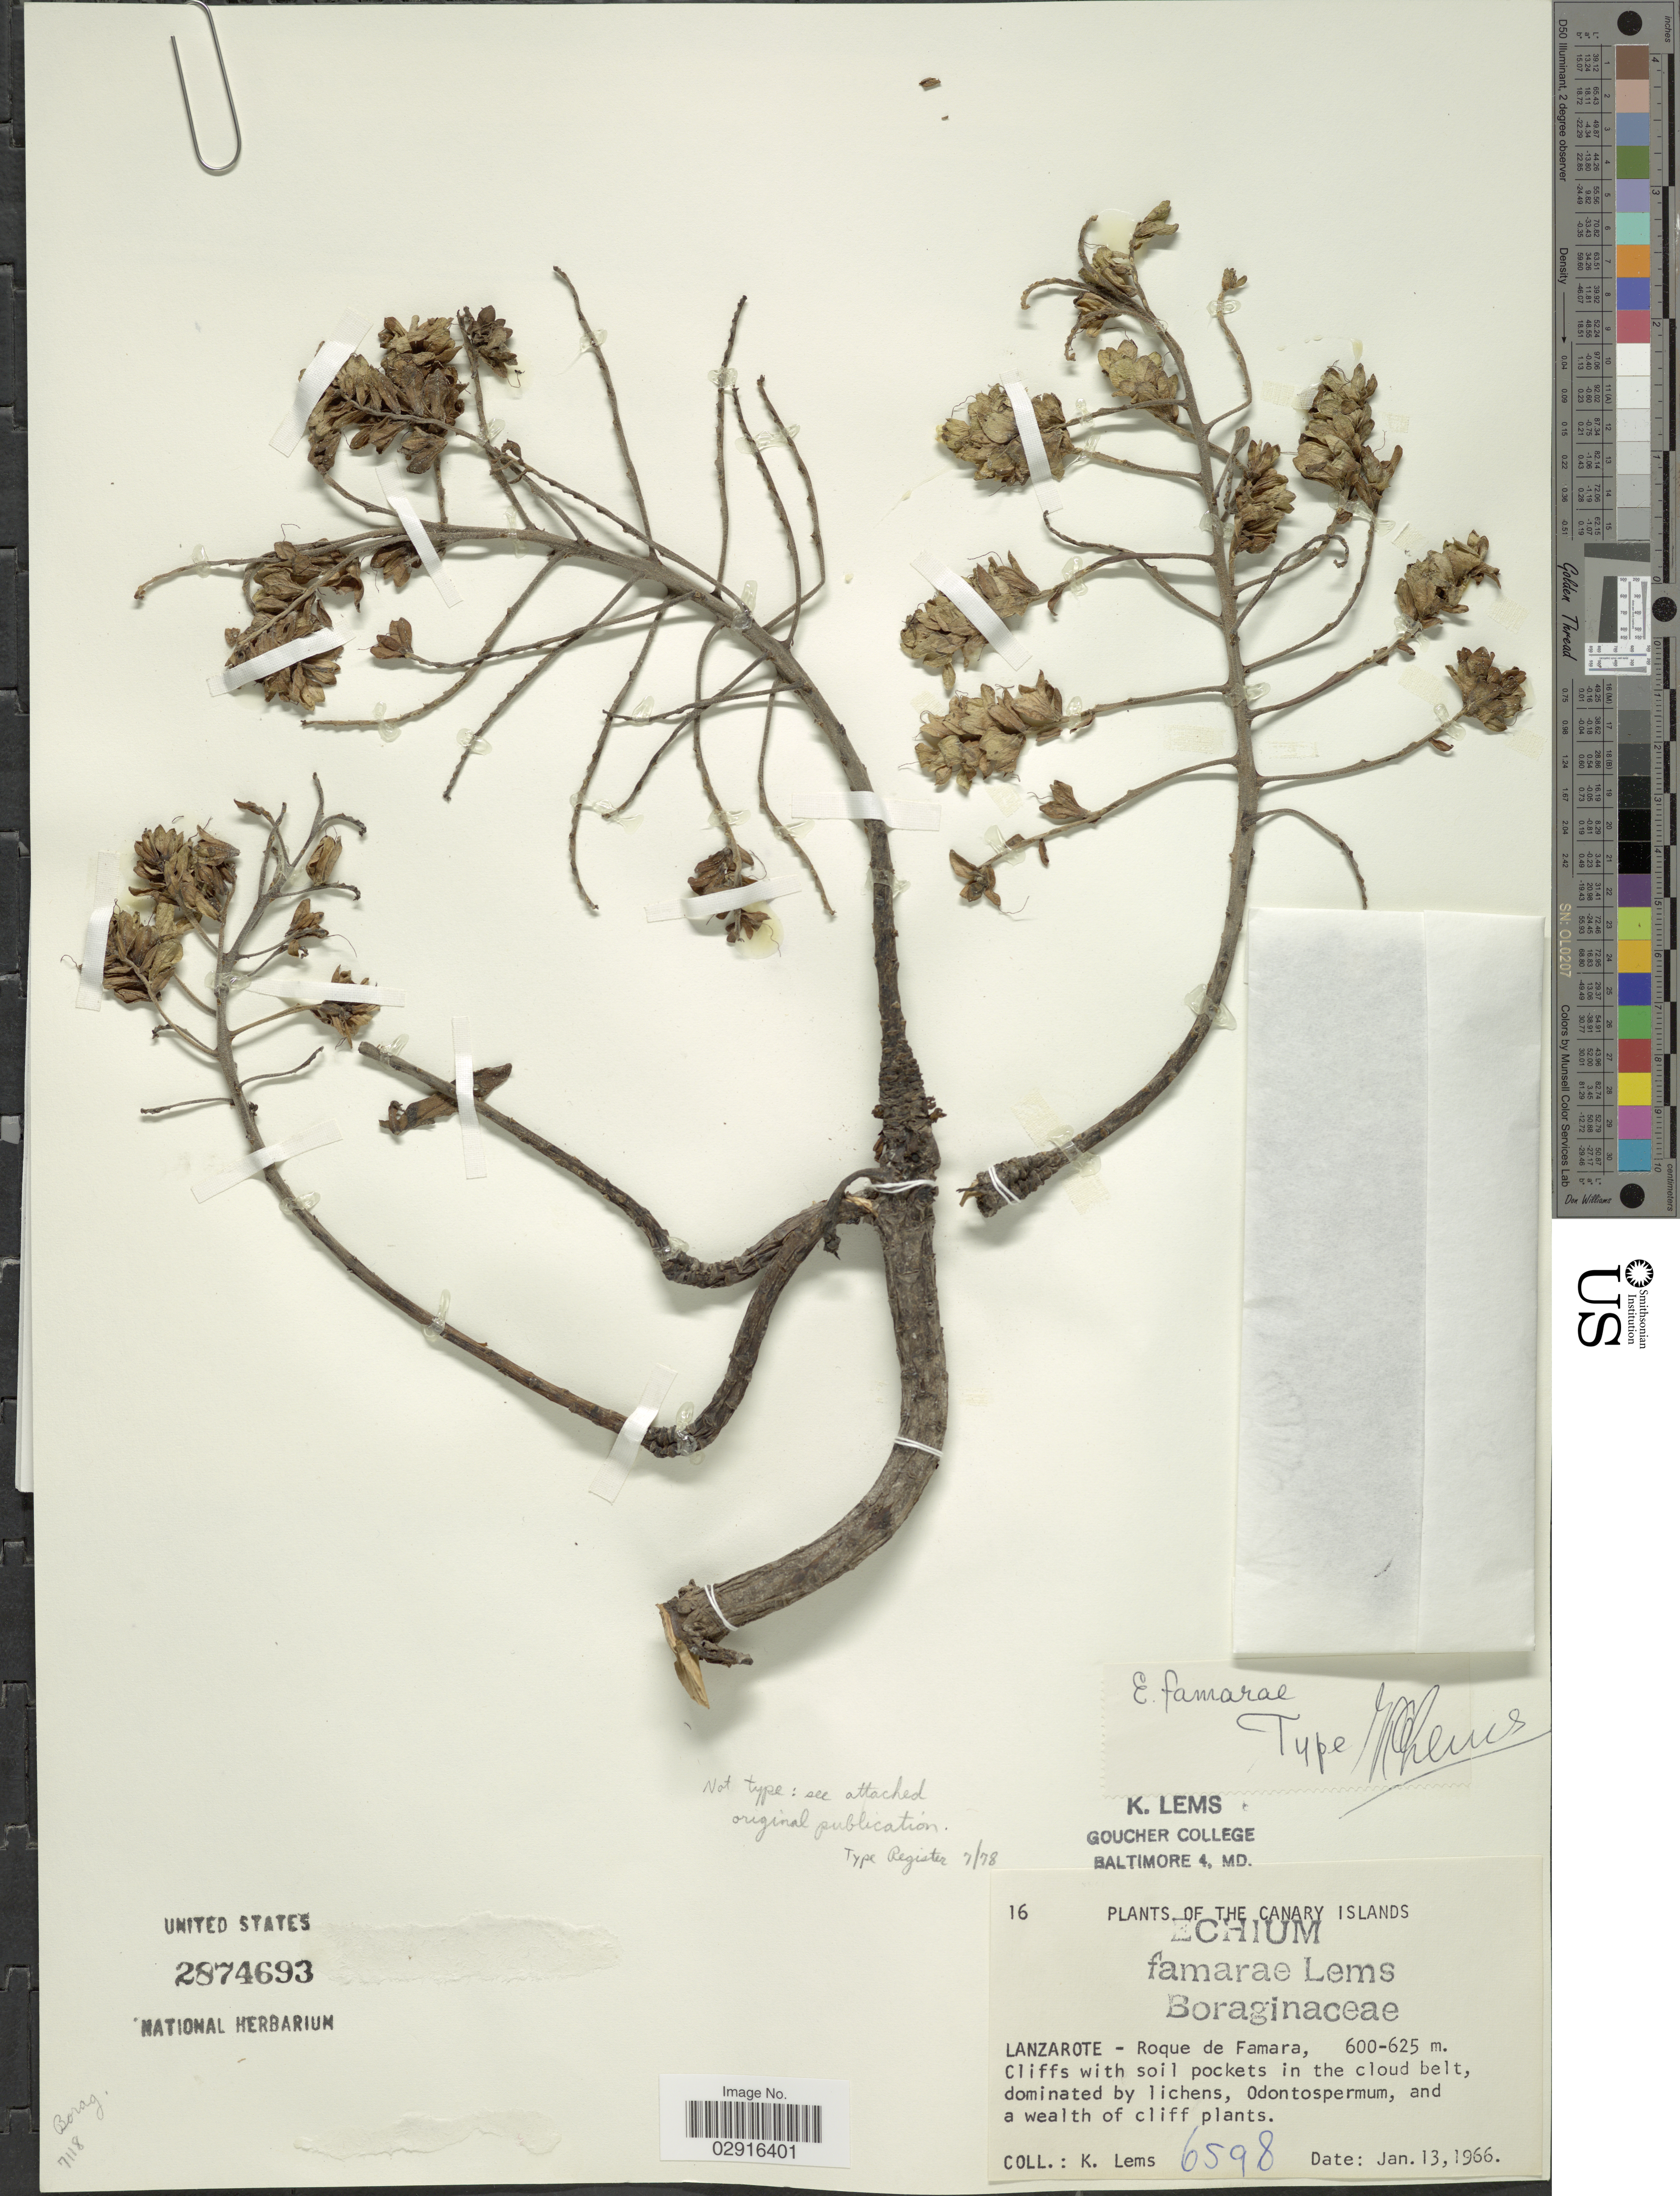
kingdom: Plantae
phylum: Tracheophyta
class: Magnoliopsida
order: Boraginales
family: Boraginaceae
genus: Echium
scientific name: Echium famarae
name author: Lems & Holzapfel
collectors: K. Lems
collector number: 6598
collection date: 1966-01-13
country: Spain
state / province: Canarias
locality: Canary Islands. Lanzarote - Roque de Famara.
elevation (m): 600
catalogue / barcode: US 2874693